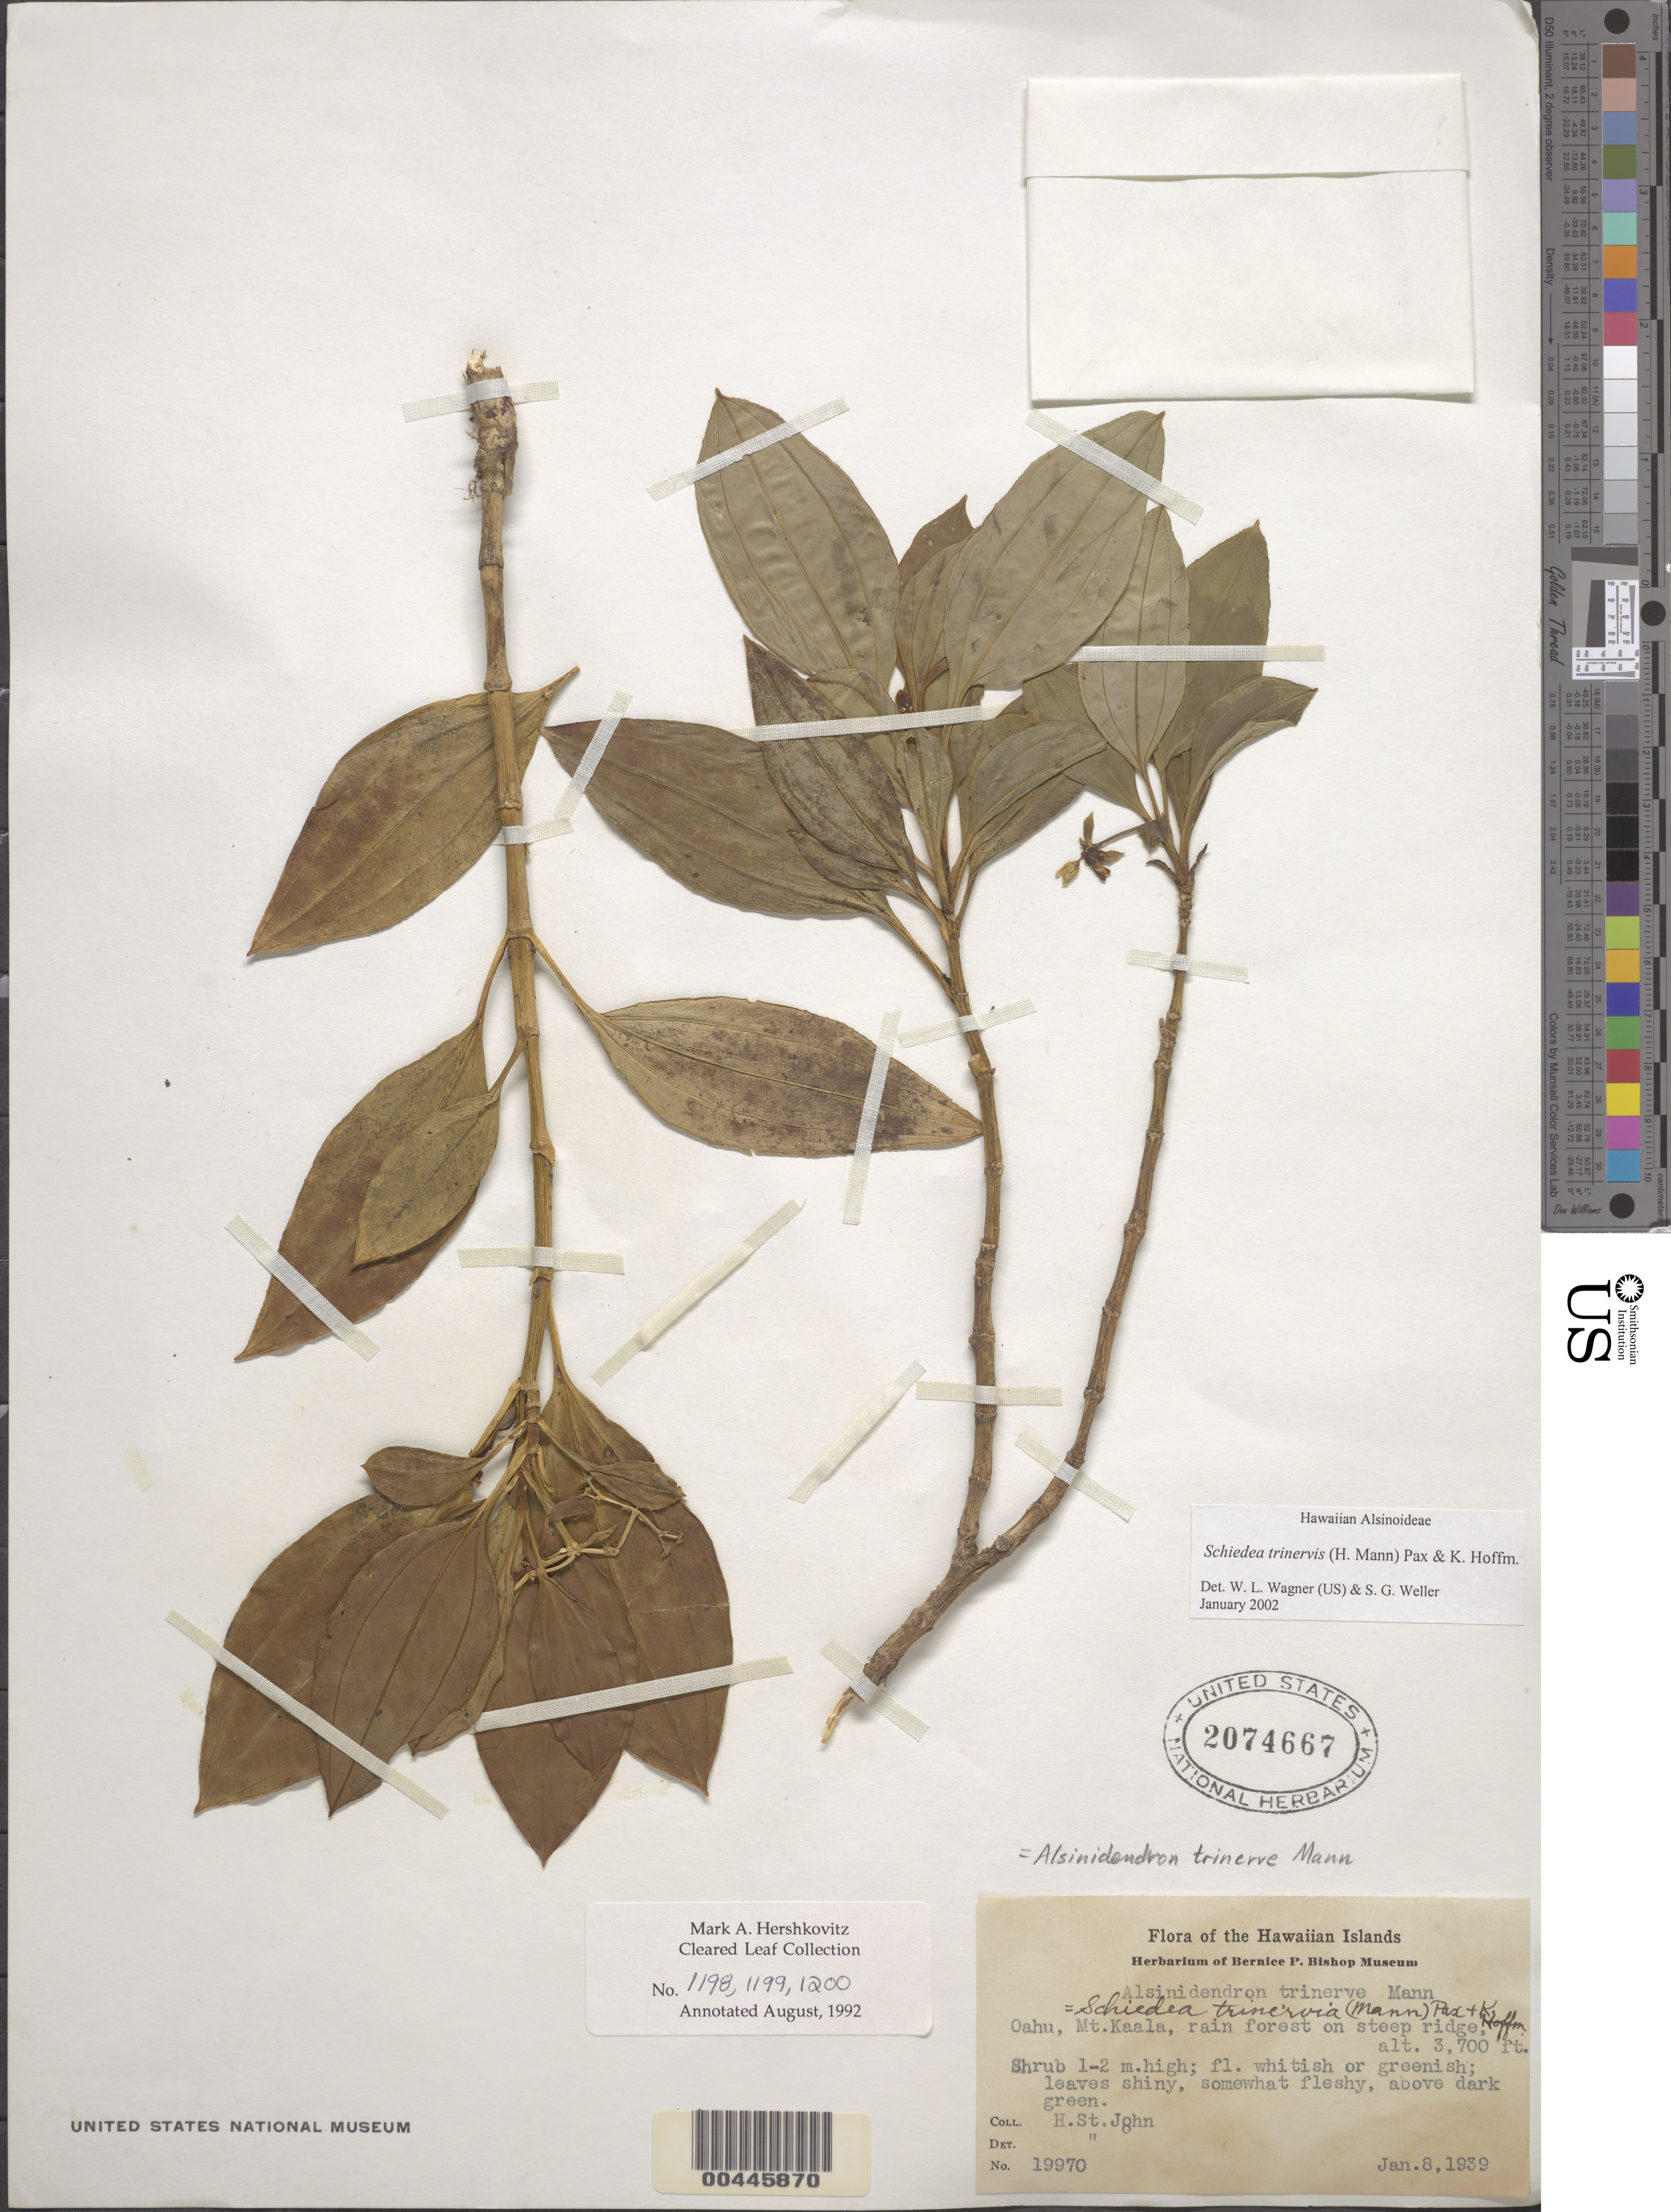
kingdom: Plantae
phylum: Tracheophyta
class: Magnoliopsida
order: Caryophyllales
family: Caryophyllaceae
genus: Schiedea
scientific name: Schiedea trinervis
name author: (H. Mann) Pax & K. Hoffm.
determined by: Wagner, W. L.; Weller, Stephen G.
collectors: H. St. John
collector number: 19970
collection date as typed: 8 Jan 1939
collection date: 1939-01-08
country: United States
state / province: Hawaii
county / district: Honolulu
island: Oahu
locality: Mt Kaala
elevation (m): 1128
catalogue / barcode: US 2074667